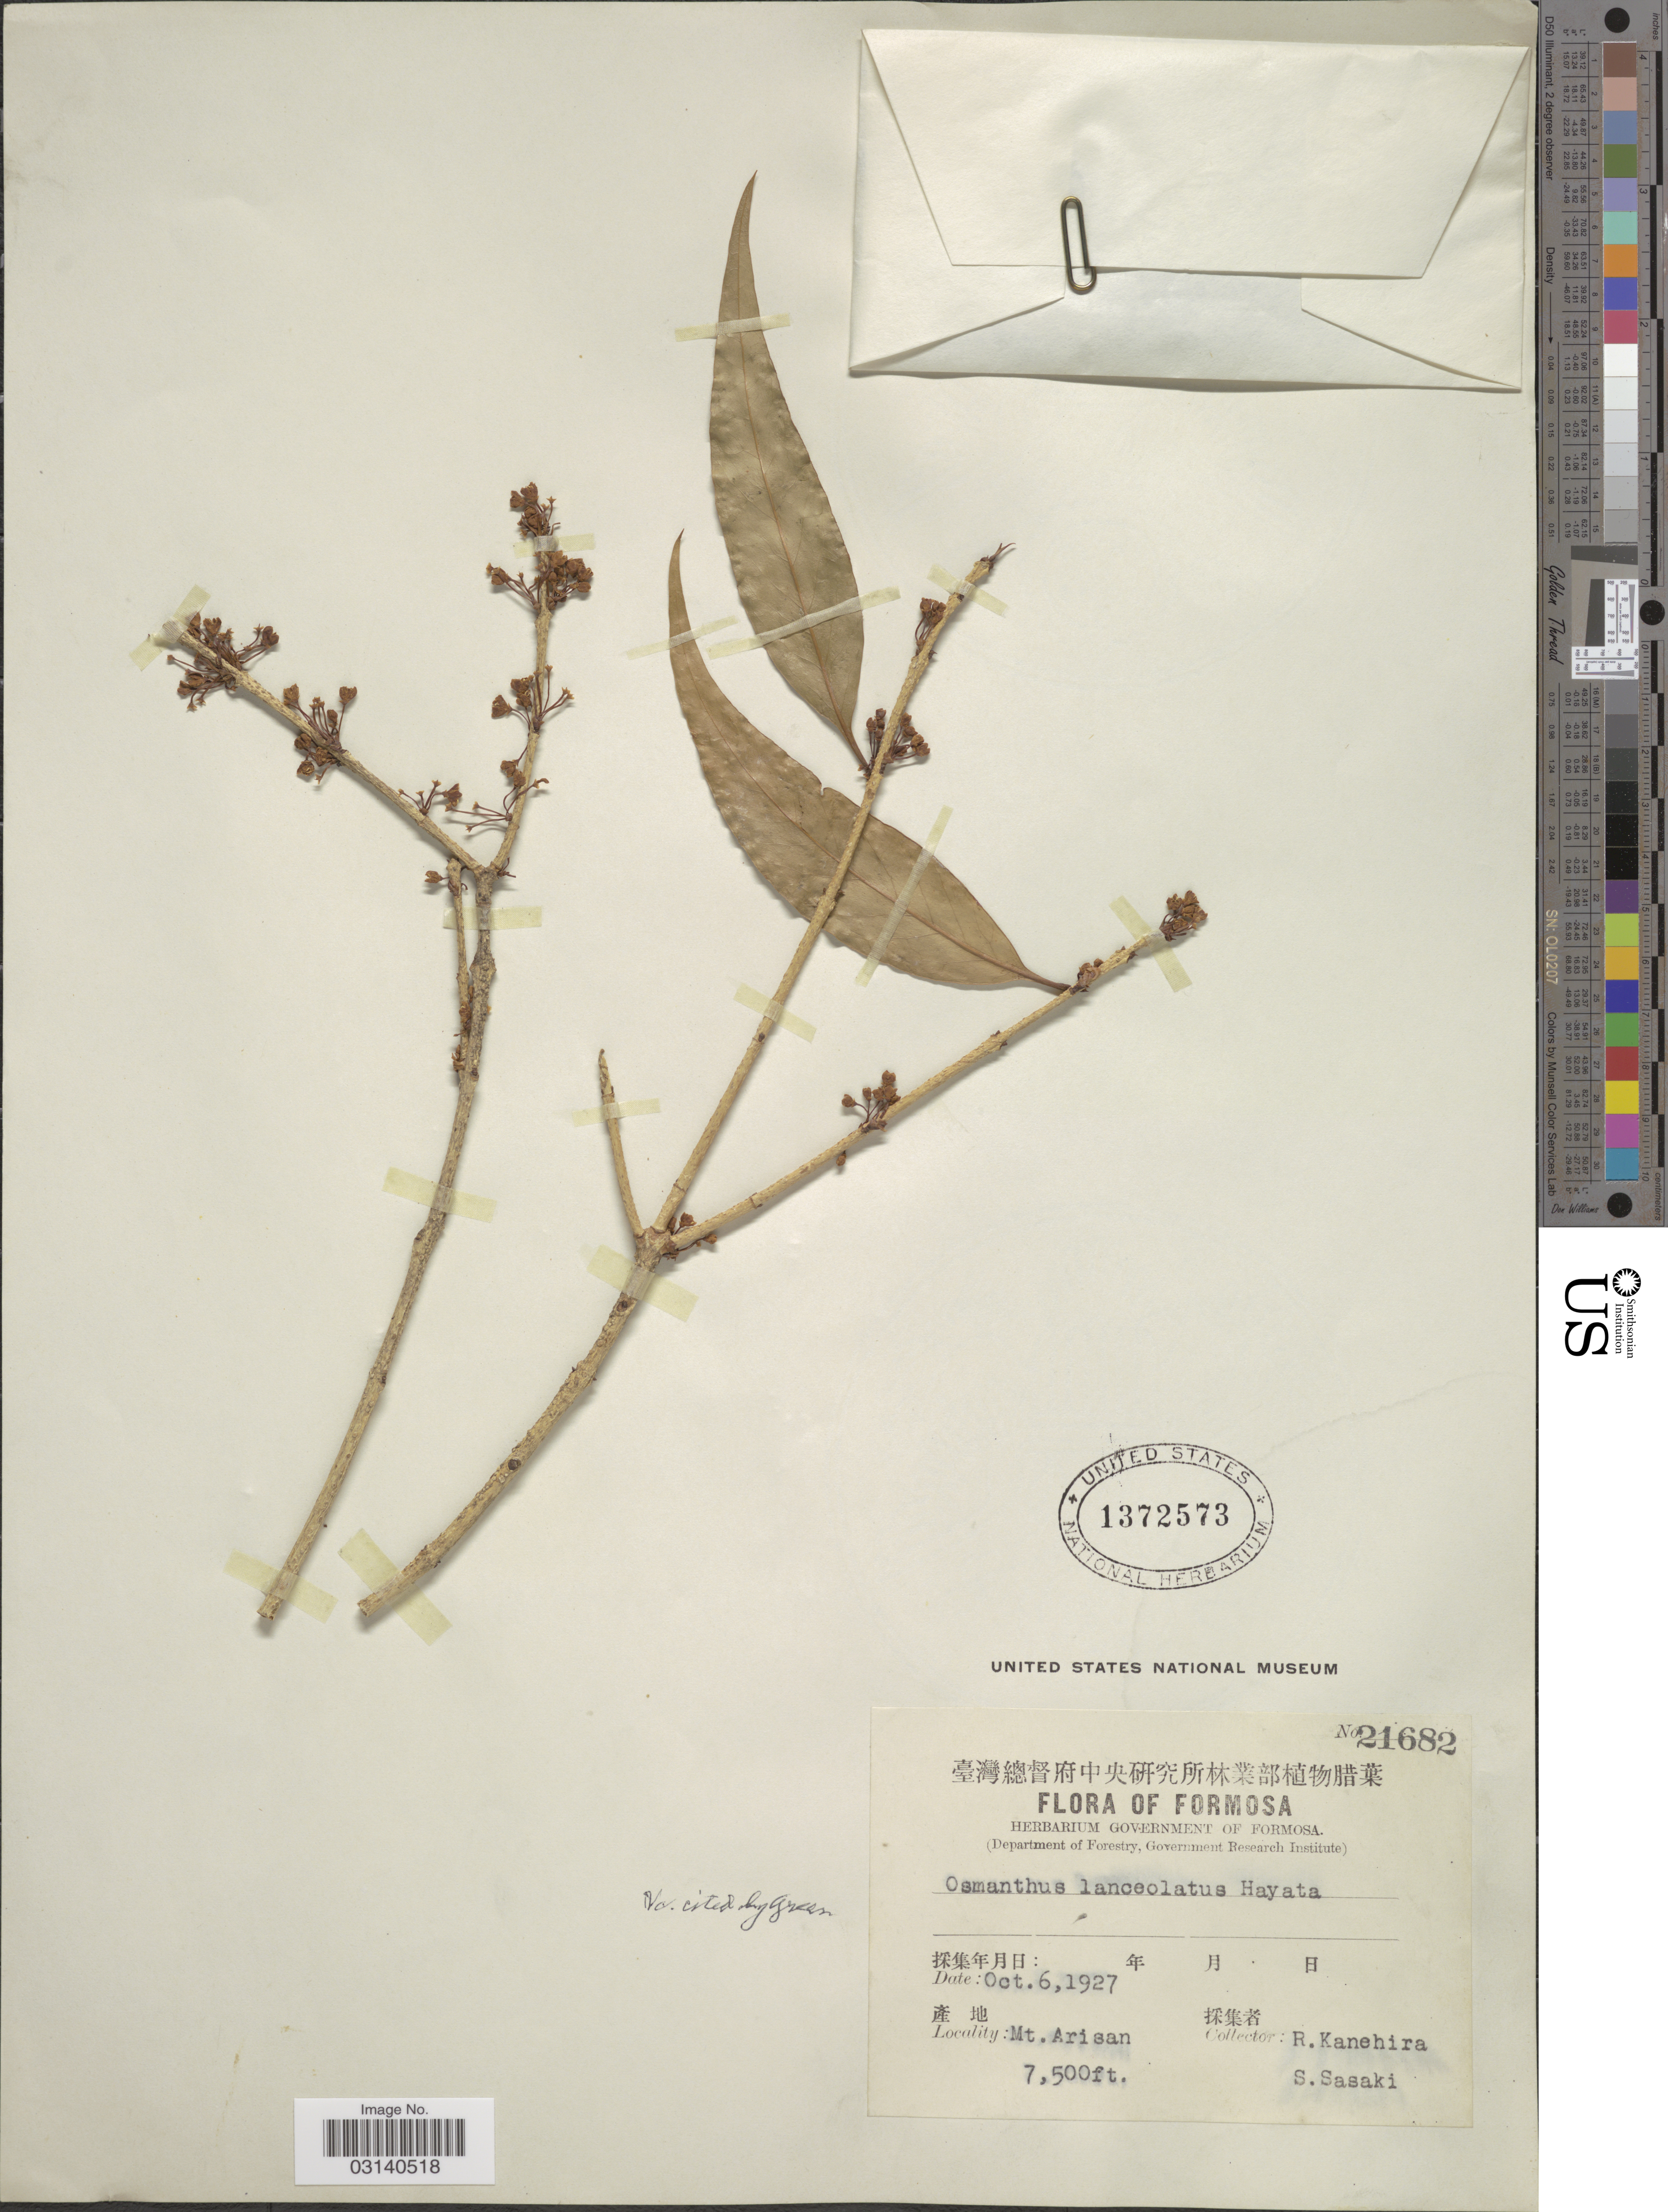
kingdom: Plantae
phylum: Tracheophyta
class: Magnoliopsida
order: Lamiales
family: Oleaceae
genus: Osmanthus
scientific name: Osmanthus lanceolatus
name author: Hayata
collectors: R. Kanehira & S. Sasaki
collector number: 21682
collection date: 1927-10-06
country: Taiwan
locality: Mt. Arisan, Formosa.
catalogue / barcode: US 1372573